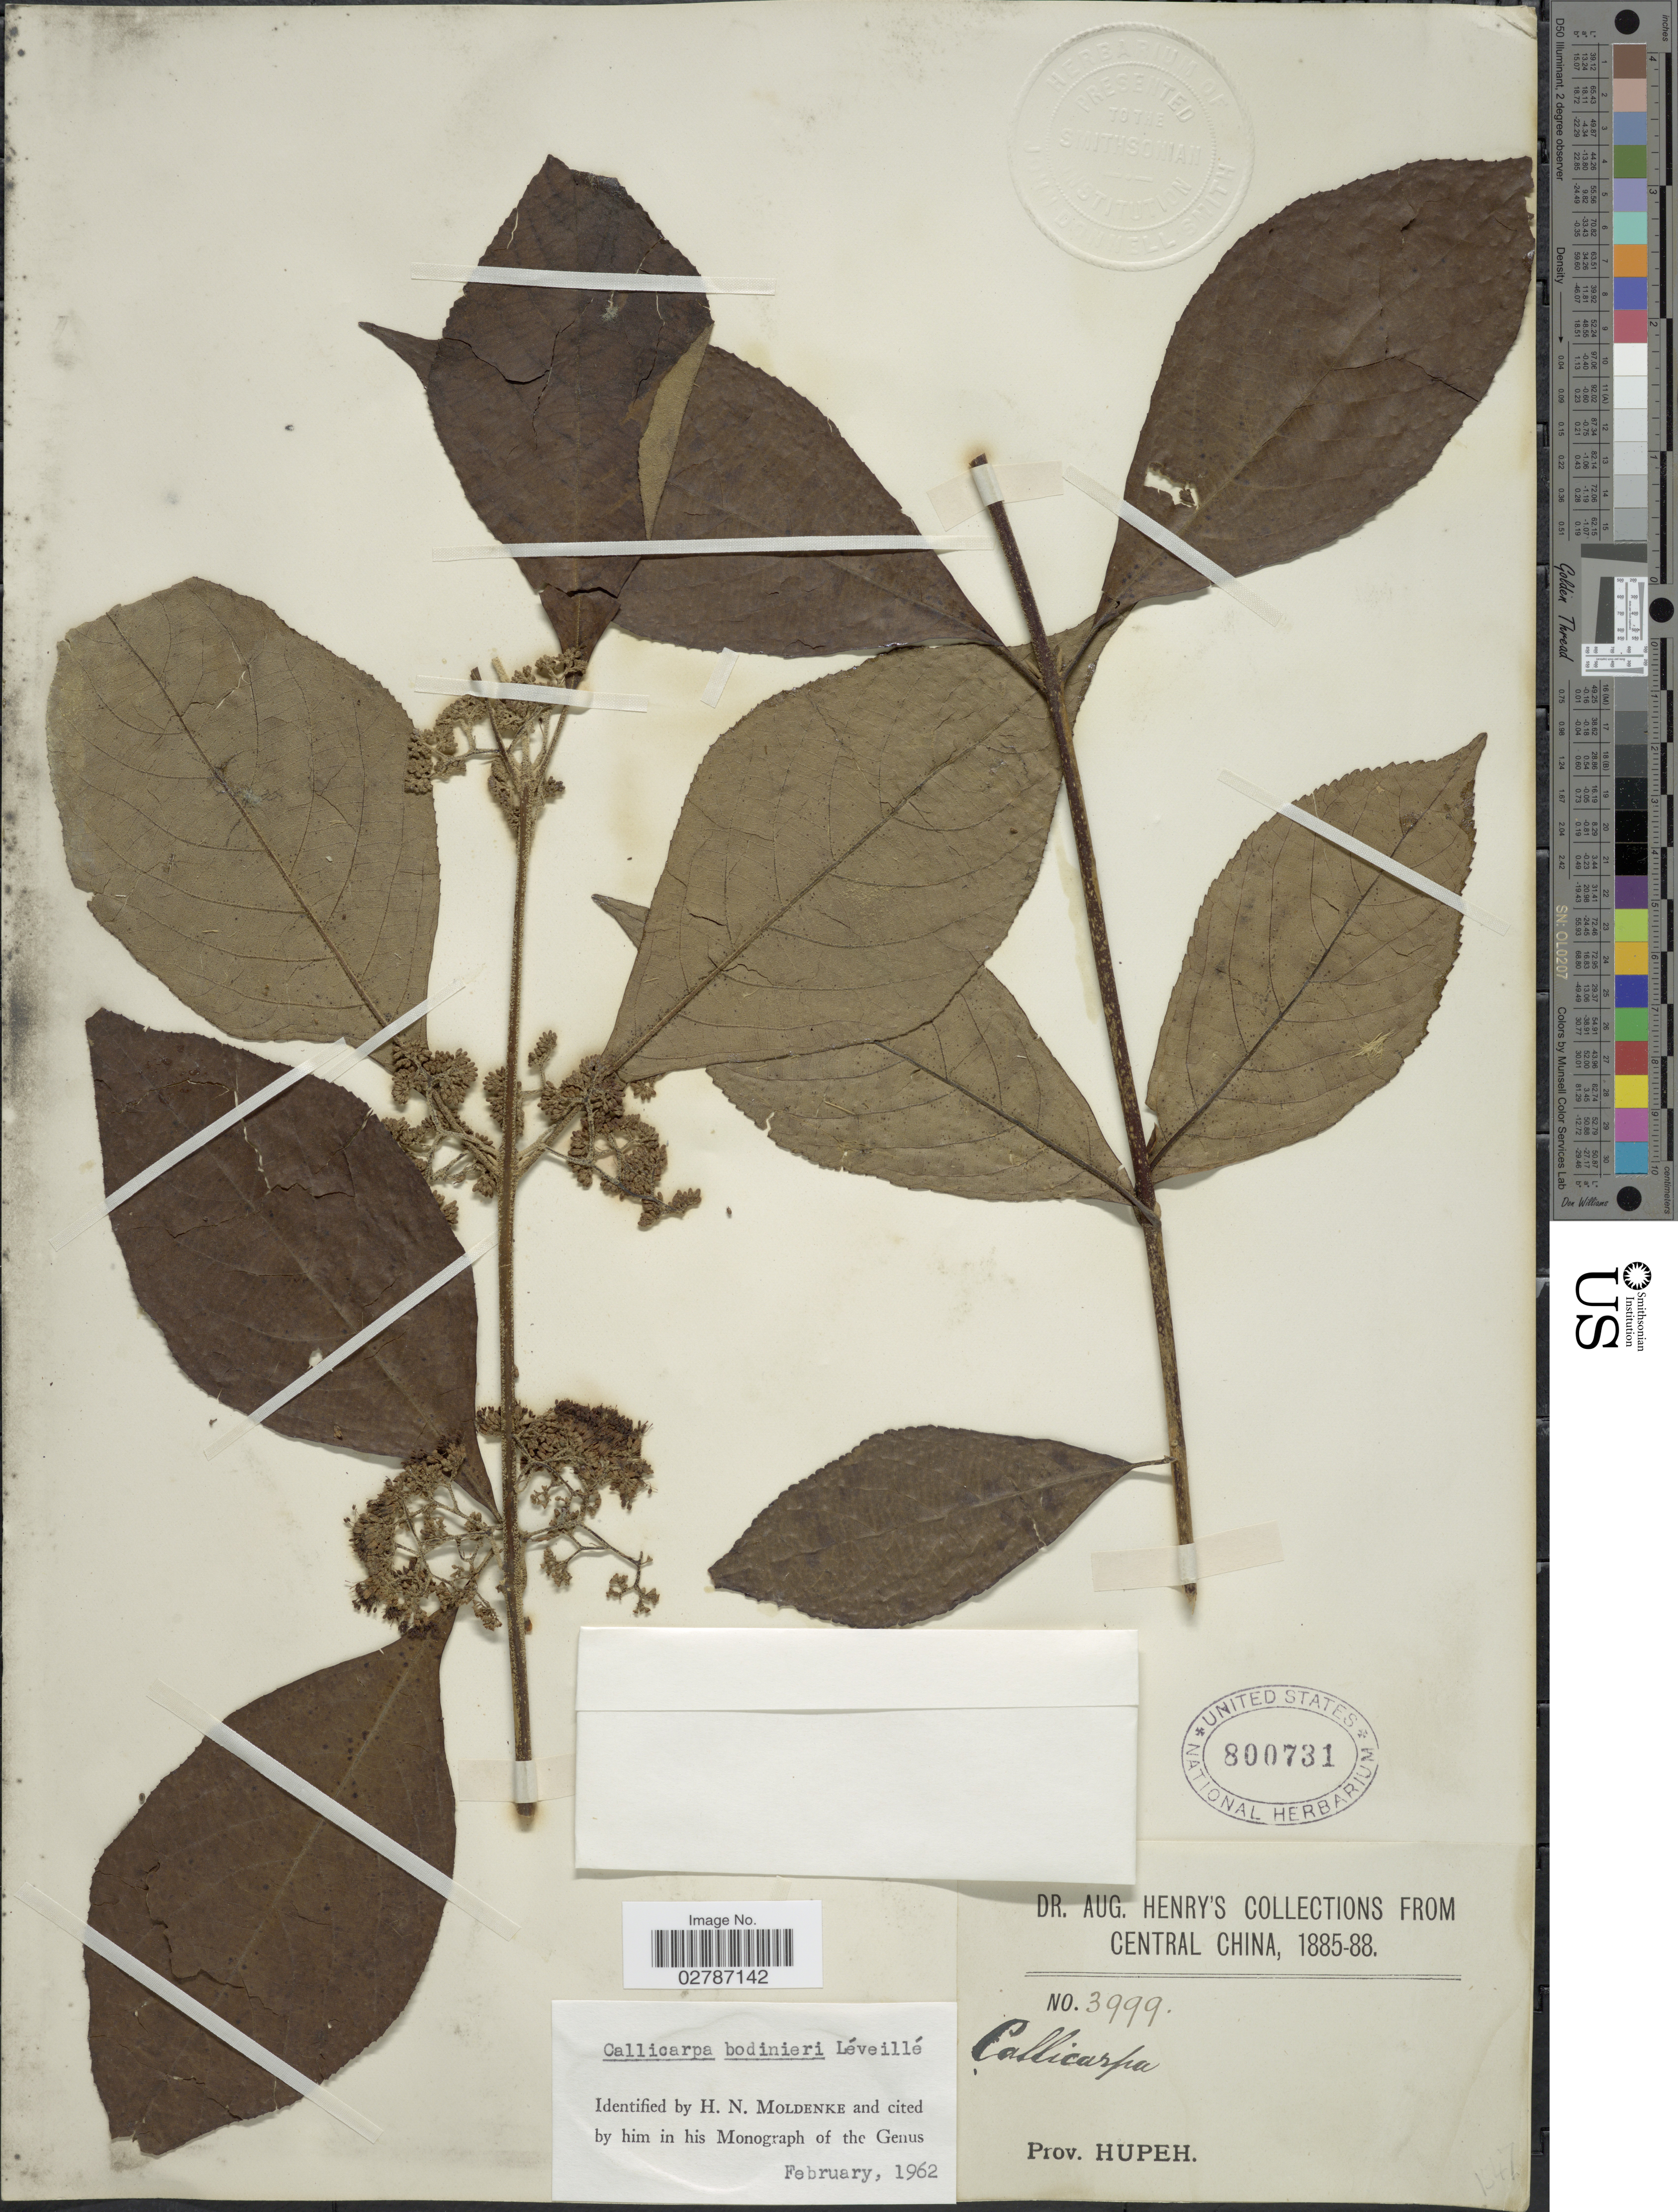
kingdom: Plantae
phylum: Tracheophyta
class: Magnoliopsida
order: Lamiales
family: Lamiaceae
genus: Callicarpa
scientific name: Callicarpa bodinieri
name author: H. Lév.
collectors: A. Henry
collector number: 3999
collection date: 1885/1888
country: China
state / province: Hubei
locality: Prov. Hupeh.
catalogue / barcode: US 800731